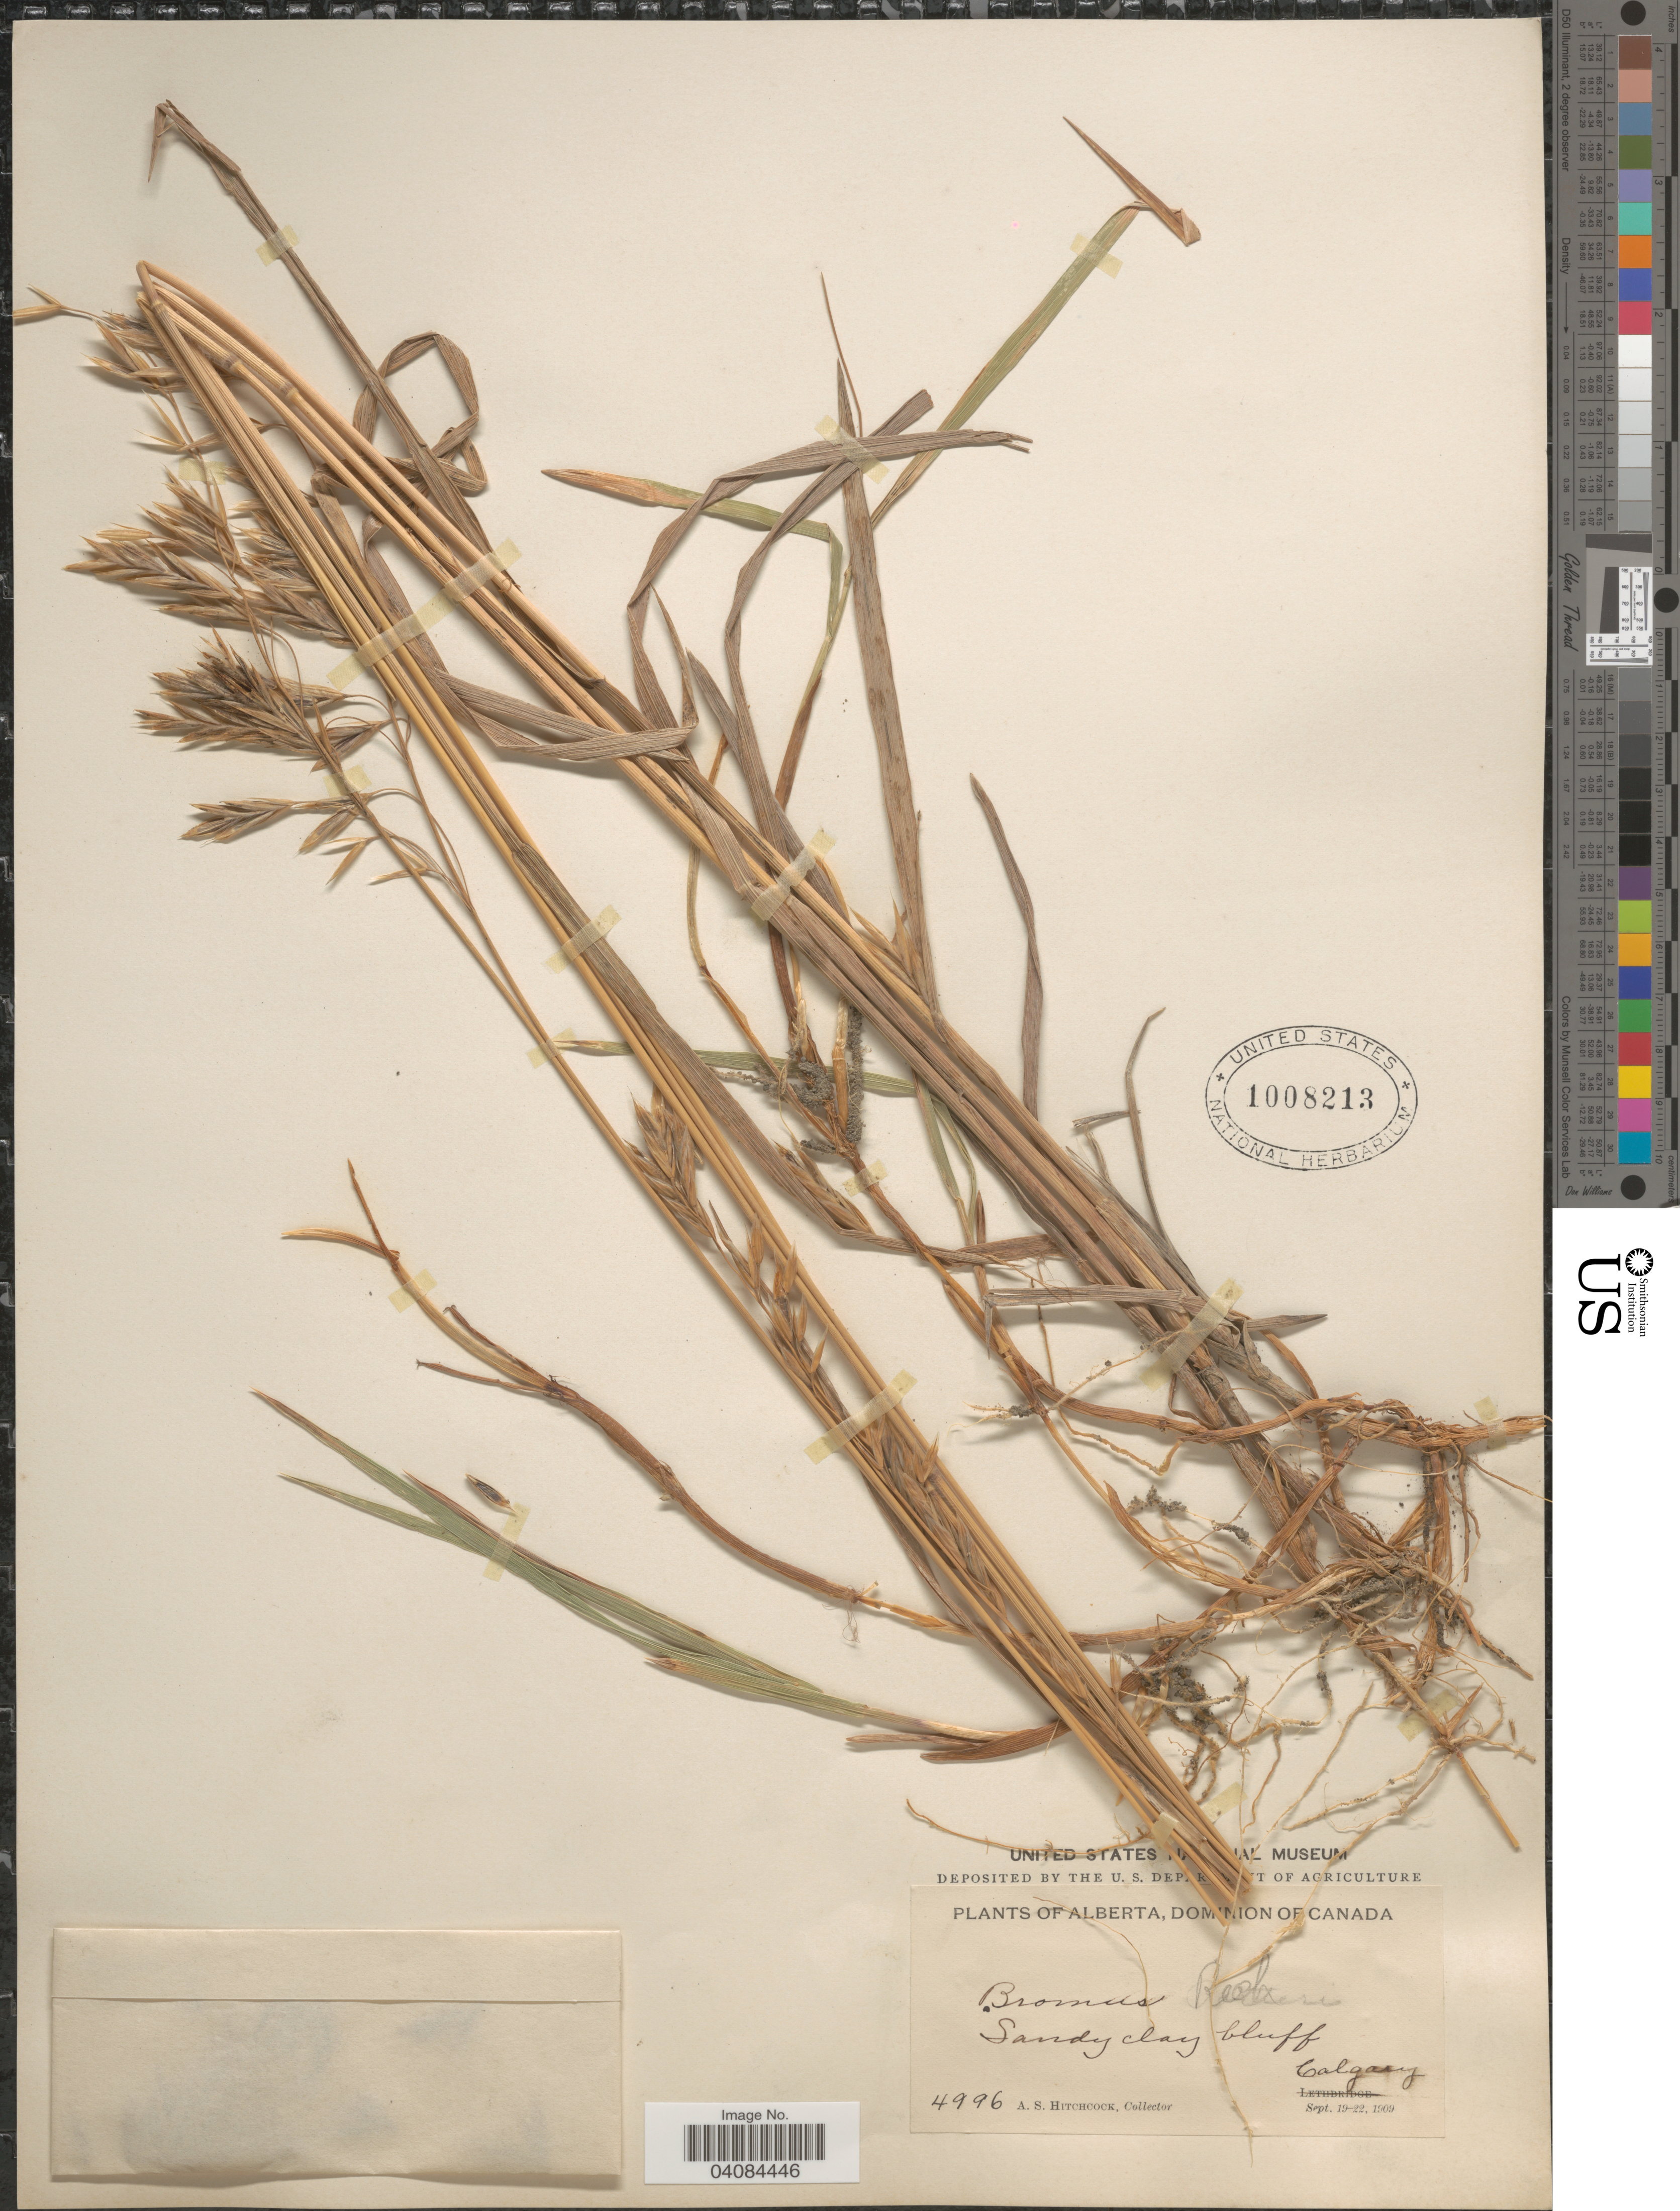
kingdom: Plantae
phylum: Tracheophyta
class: Liliopsida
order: Poales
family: Poaceae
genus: Bromus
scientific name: Bromus pumpellianus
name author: Scribn.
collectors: A. S. Hitchcock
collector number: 4996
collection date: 1909-09-19/1909-09-22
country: Canada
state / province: Alberta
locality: Dominion of Canada. Sandy clay bluff. Calgary.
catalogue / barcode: US 1008213